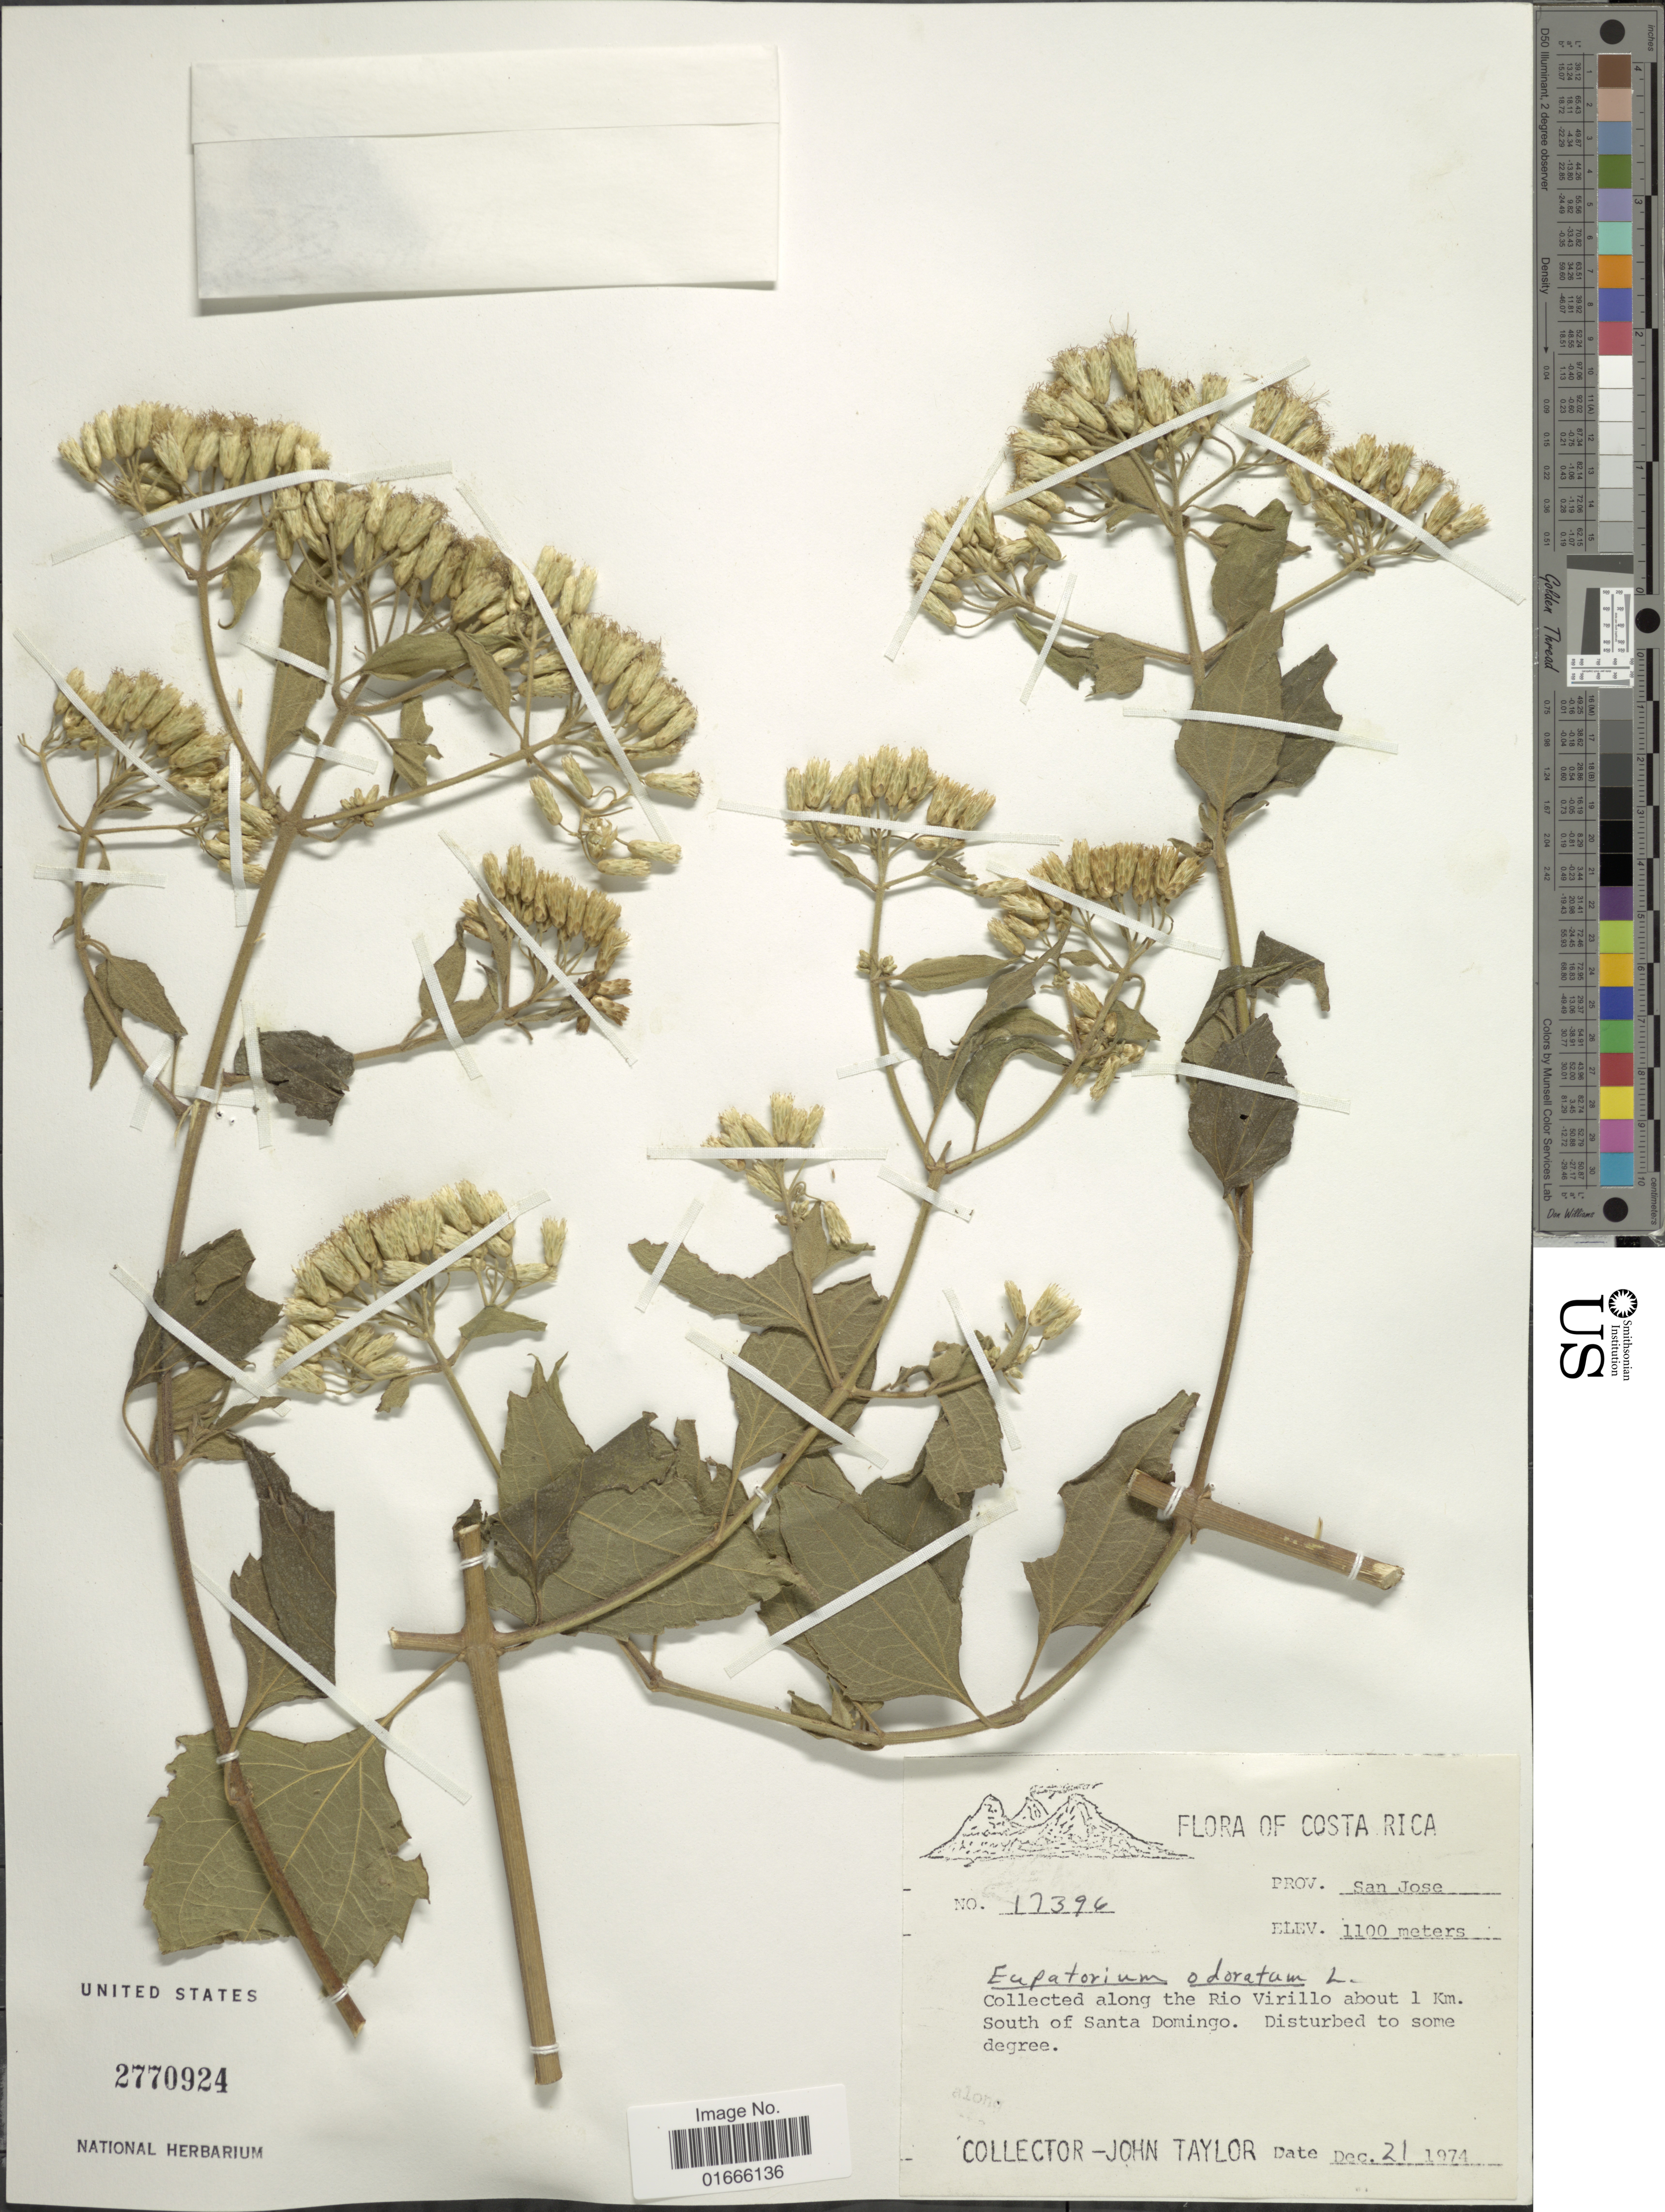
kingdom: Plantae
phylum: Tracheophyta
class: Magnoliopsida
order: Asterales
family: Asteraceae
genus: Chromolaena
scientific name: Chromolaena odorata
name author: (L.) R.M. King & H. Rob.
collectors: J. Taylor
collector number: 17396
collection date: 1974-12-21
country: Costa Rica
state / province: San José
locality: Along the Rio Virillo about 1 Km. South of Santa Domingo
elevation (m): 1100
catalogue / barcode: US 2770924